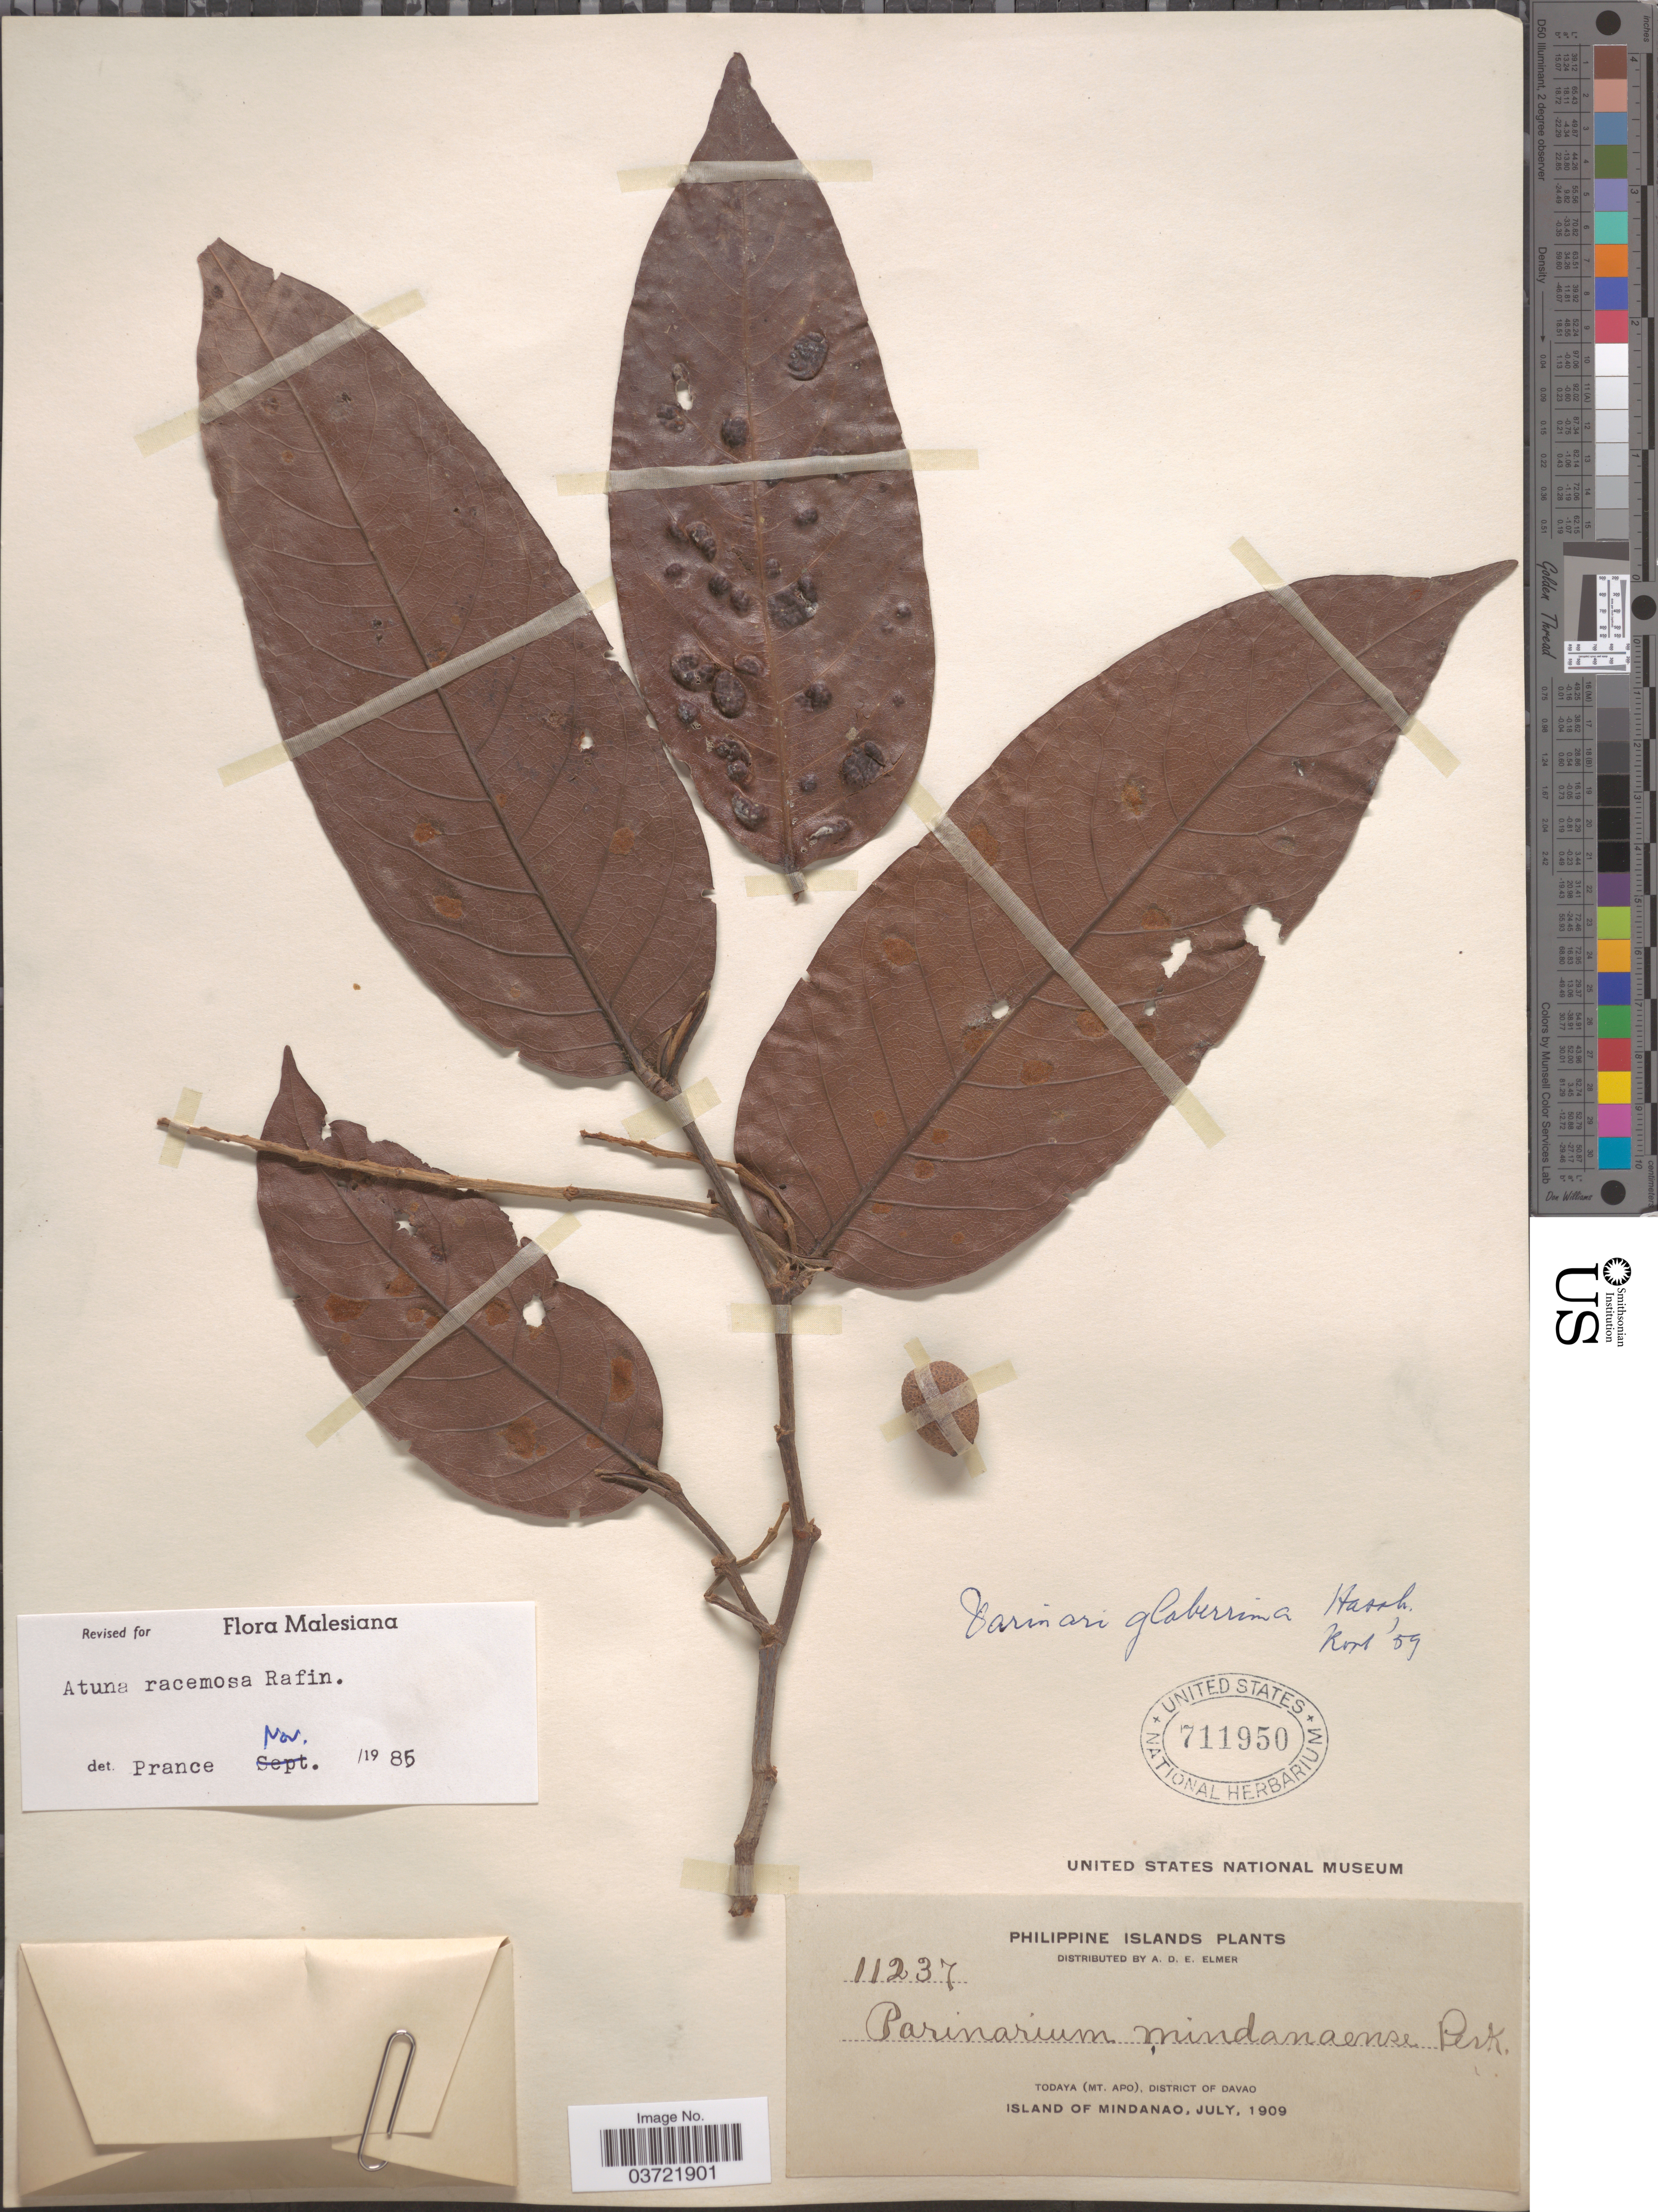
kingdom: Plantae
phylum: Tracheophyta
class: Magnoliopsida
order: Malpighiales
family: Chrysobalanaceae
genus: Atuna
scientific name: Atuna racemosa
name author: Raf.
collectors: A. D. E. Elmer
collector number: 11237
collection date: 1909-07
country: Philippines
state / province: Davao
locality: Todaya (Mt. Apo), District of Davao. Island of Mindanao.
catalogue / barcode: US 711950